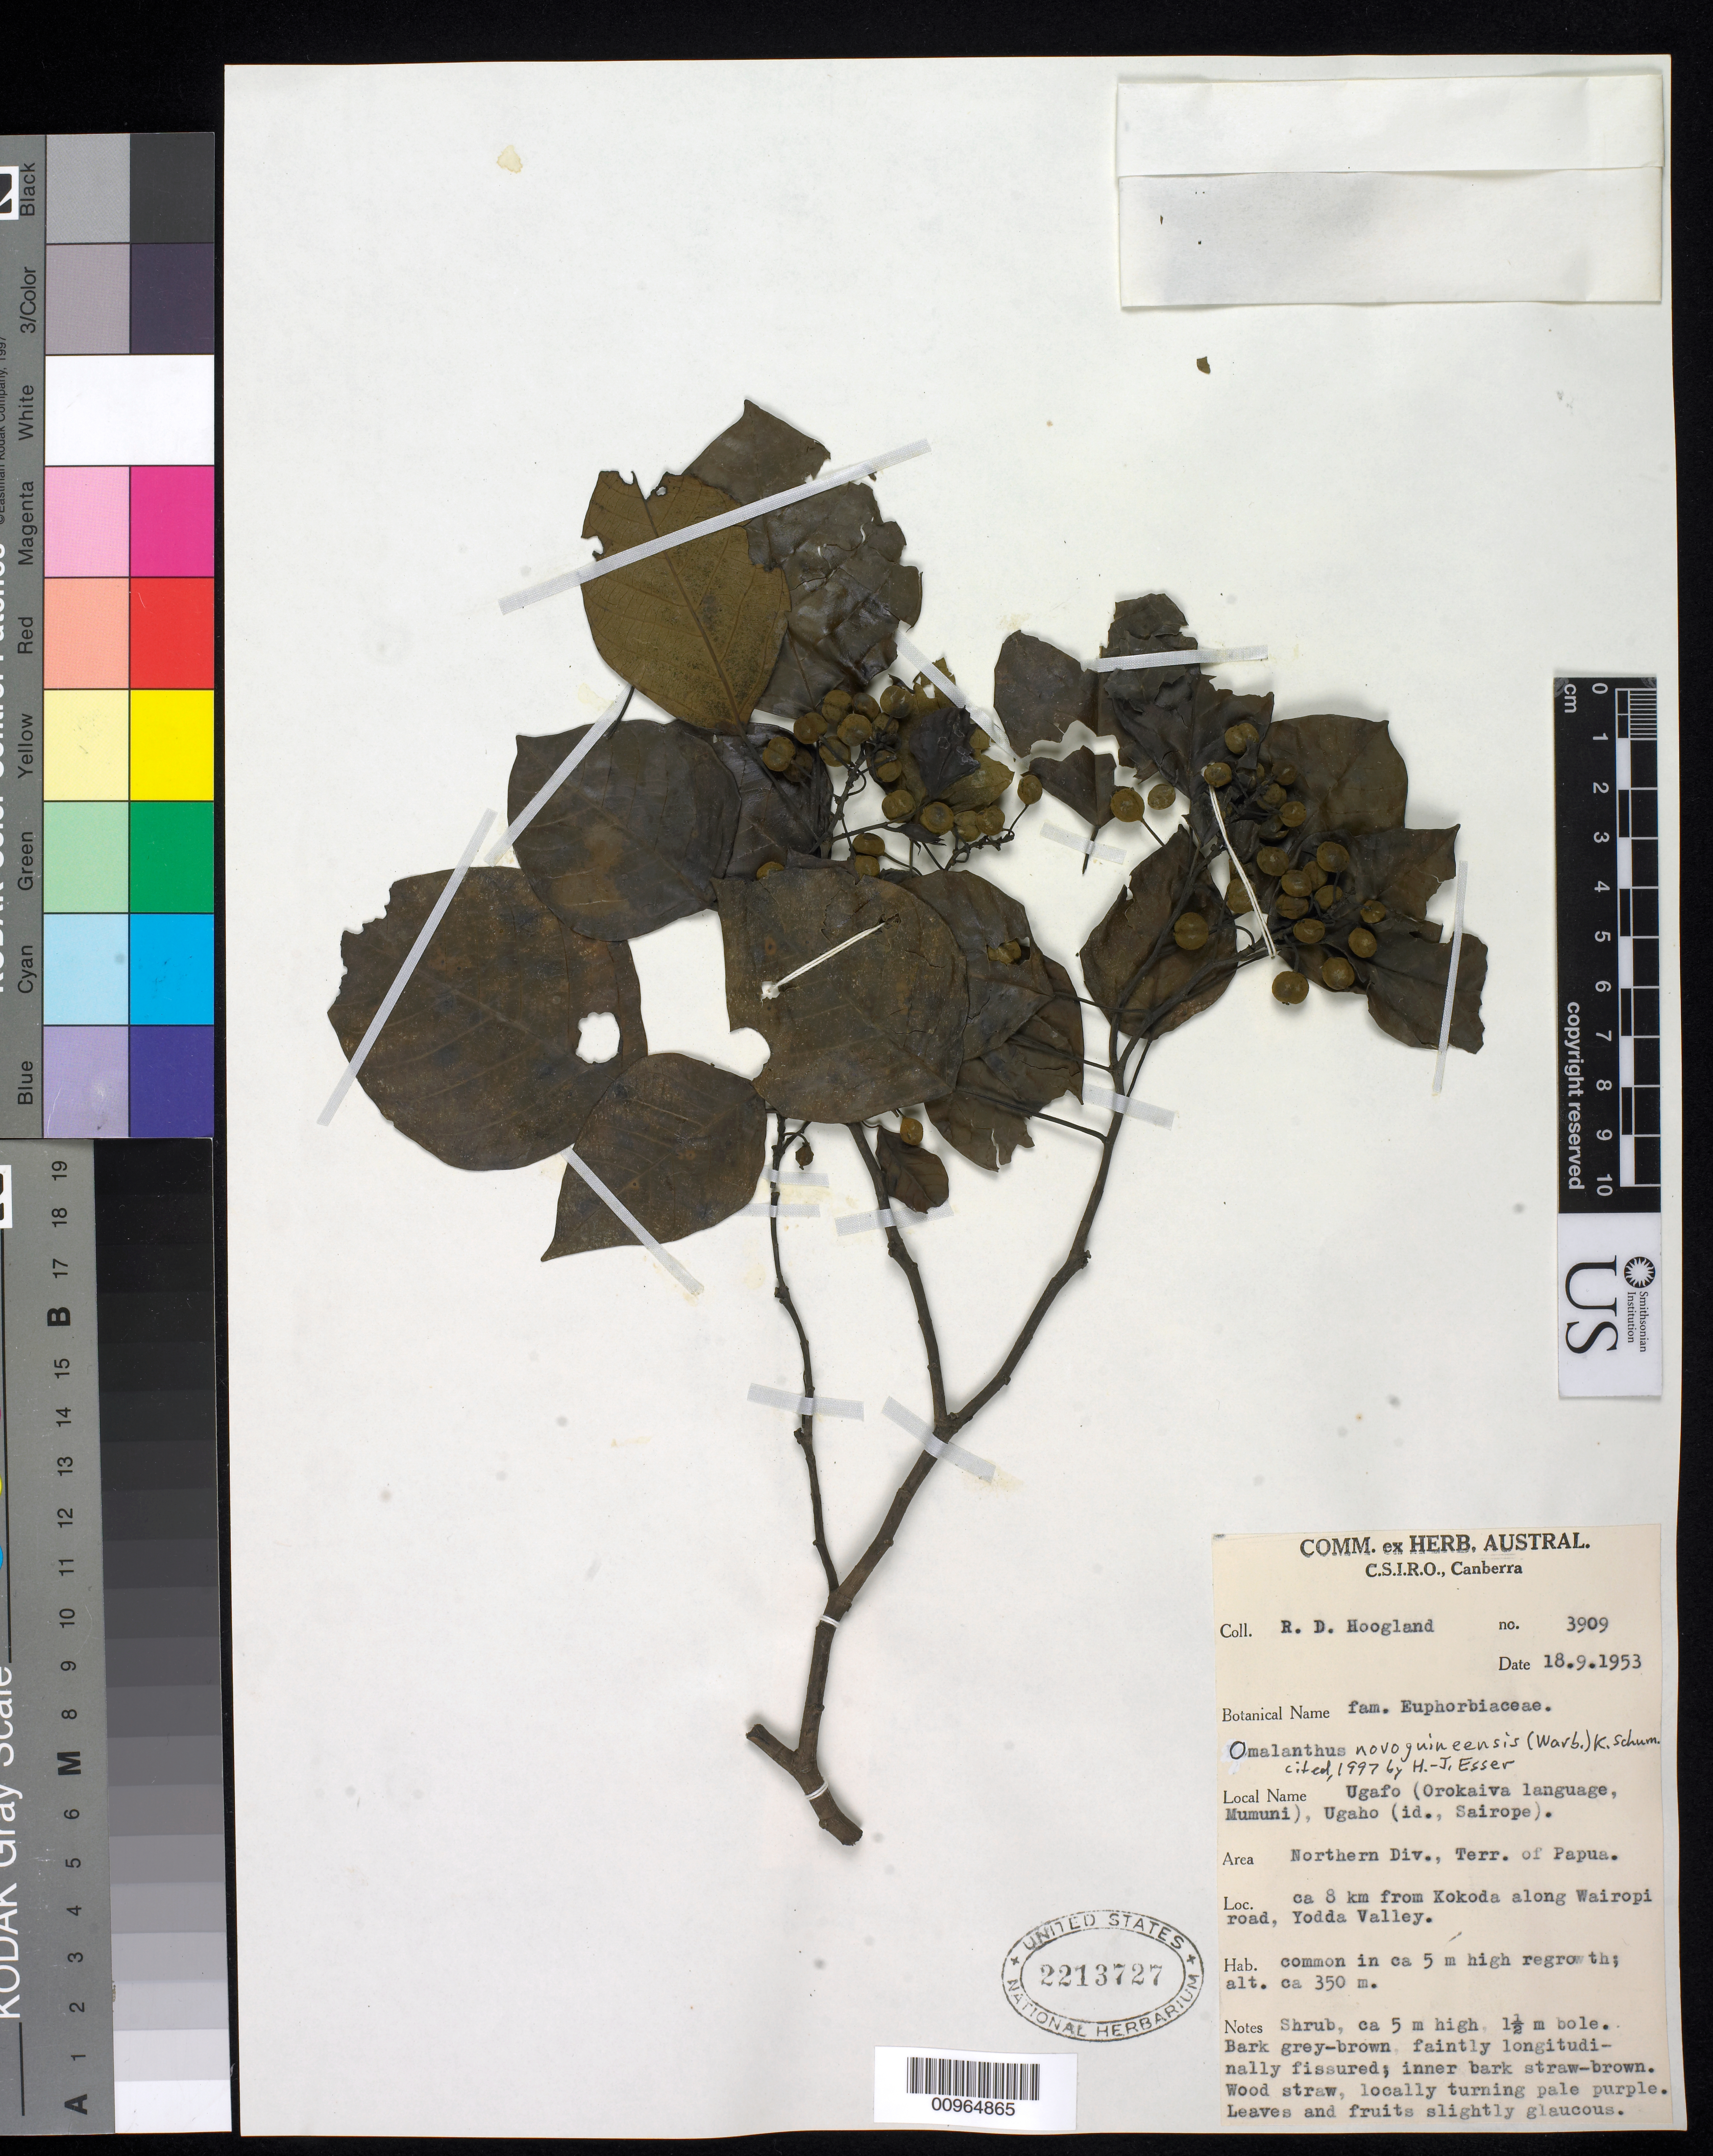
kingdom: Plantae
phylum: Tracheophyta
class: Magnoliopsida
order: Malpighiales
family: Euphorbiaceae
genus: Homalanthus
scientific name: Homalanthus novoguineensis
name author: (Warb.) K. Schum.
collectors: R. D. Hoogland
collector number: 3909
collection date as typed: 18 Sep 1953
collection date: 1953-09-18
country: Papua New Guinea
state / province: Northern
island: New Guinea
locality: ca 8 km from Kokoda along Wairopi road, Yodda Valley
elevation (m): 350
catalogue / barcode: US 2213727